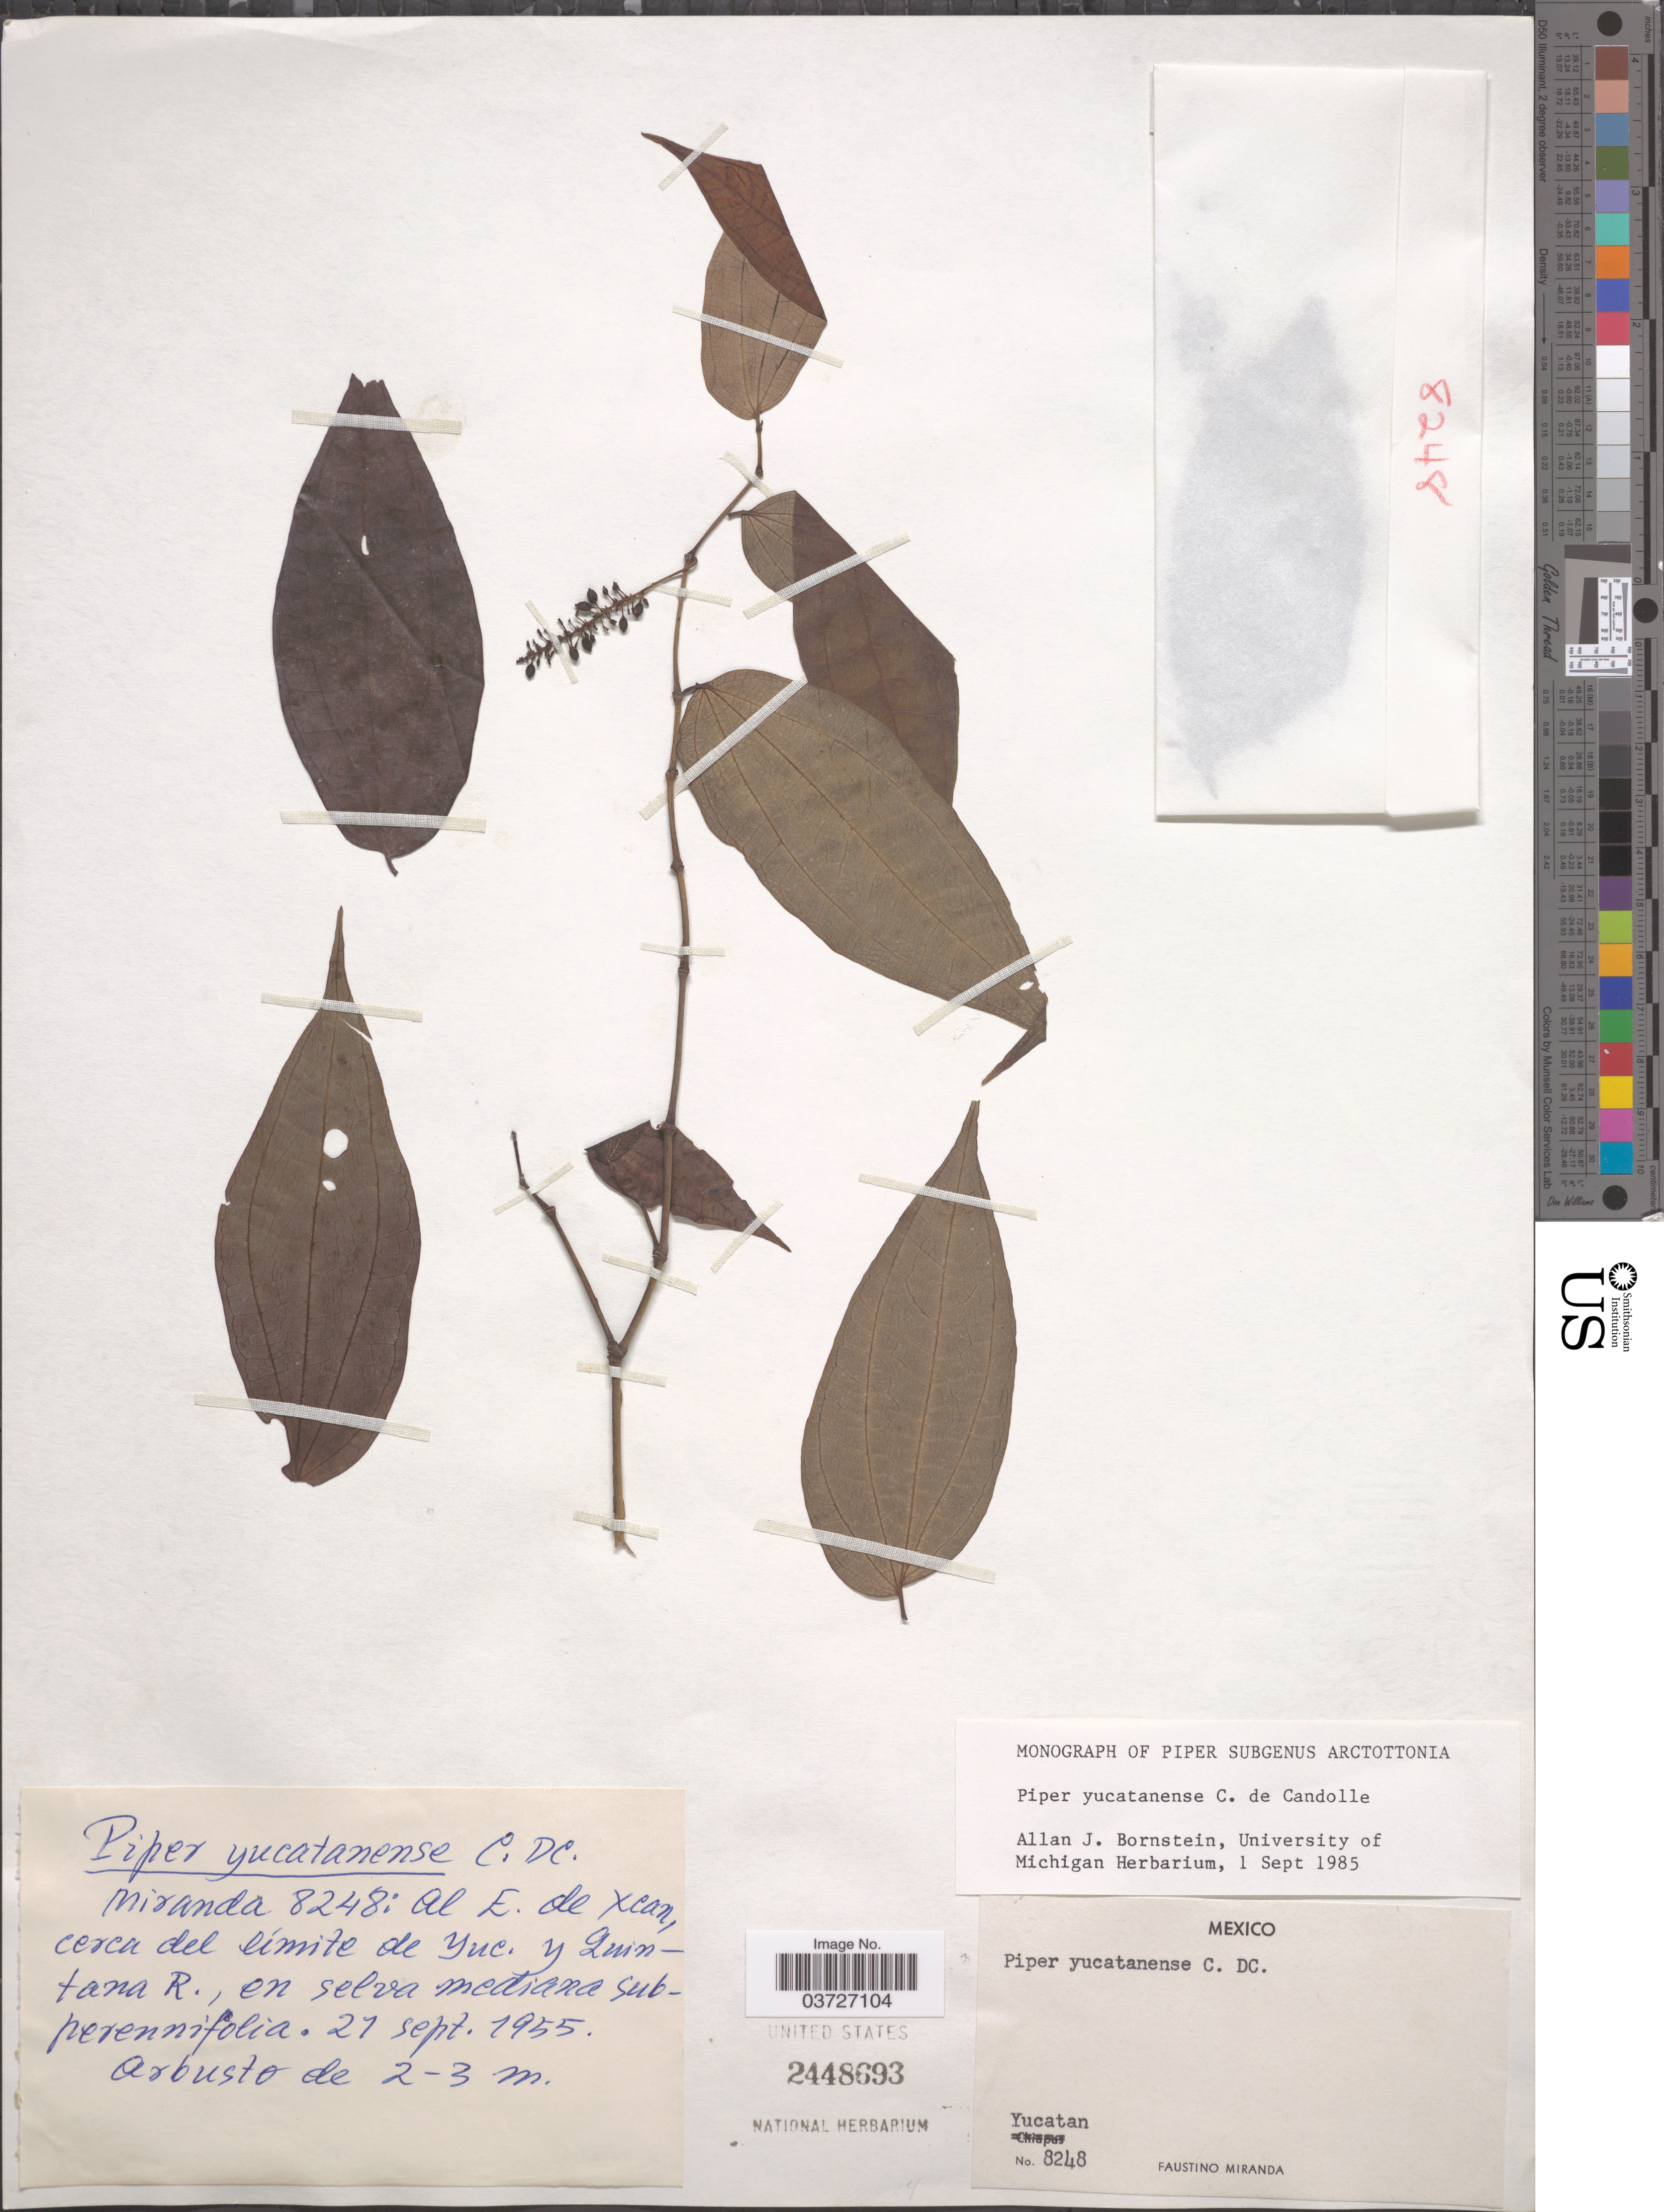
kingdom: Plantae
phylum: Tracheophyta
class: Magnoliopsida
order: Piperales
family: Piperaceae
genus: Piper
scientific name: Piper yucatanense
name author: DC.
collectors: F. Miranda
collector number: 8248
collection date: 1955-09-27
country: Mexico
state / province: Yucatán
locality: Al E. de Xcan, cerca del límite de Yuc. y Quintana R.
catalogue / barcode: US 2448693